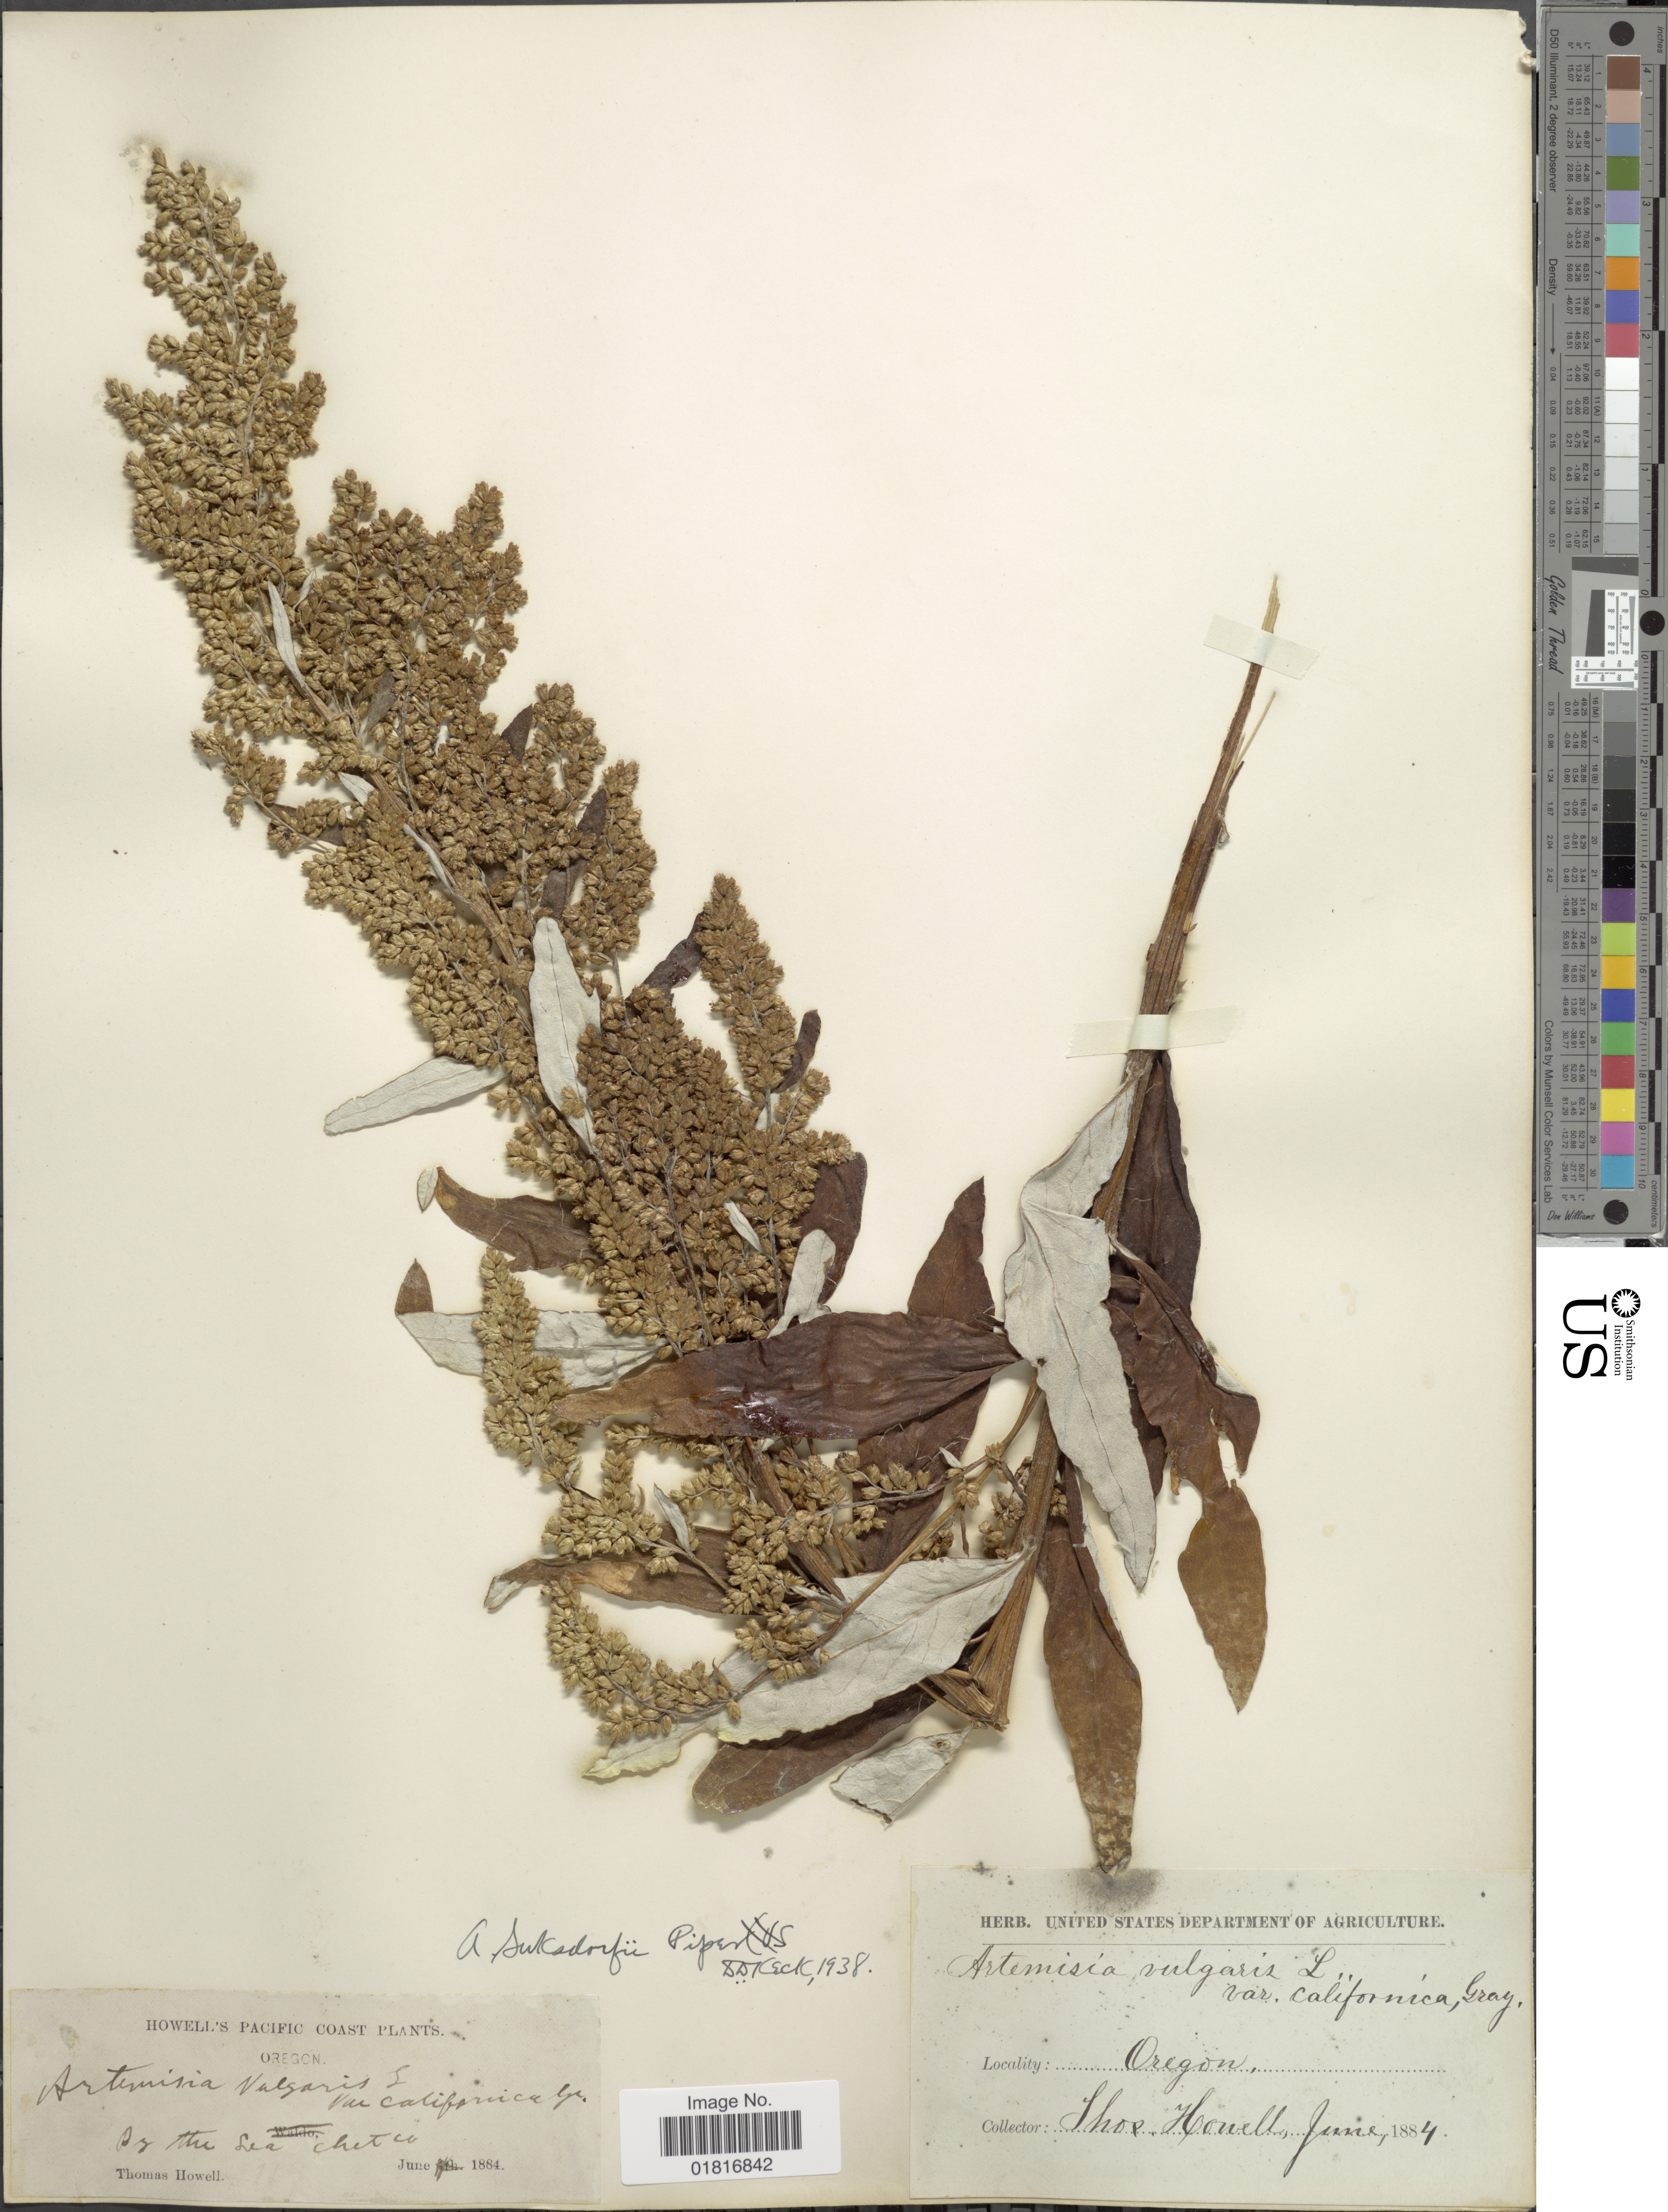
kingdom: Plantae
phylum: Tracheophyta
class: Magnoliopsida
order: Asterales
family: Asteraceae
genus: Artemisia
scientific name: Artemisia suksdorfii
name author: Piper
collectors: T. Howell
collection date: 1884-06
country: United States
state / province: Oregon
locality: In the sea Chetco